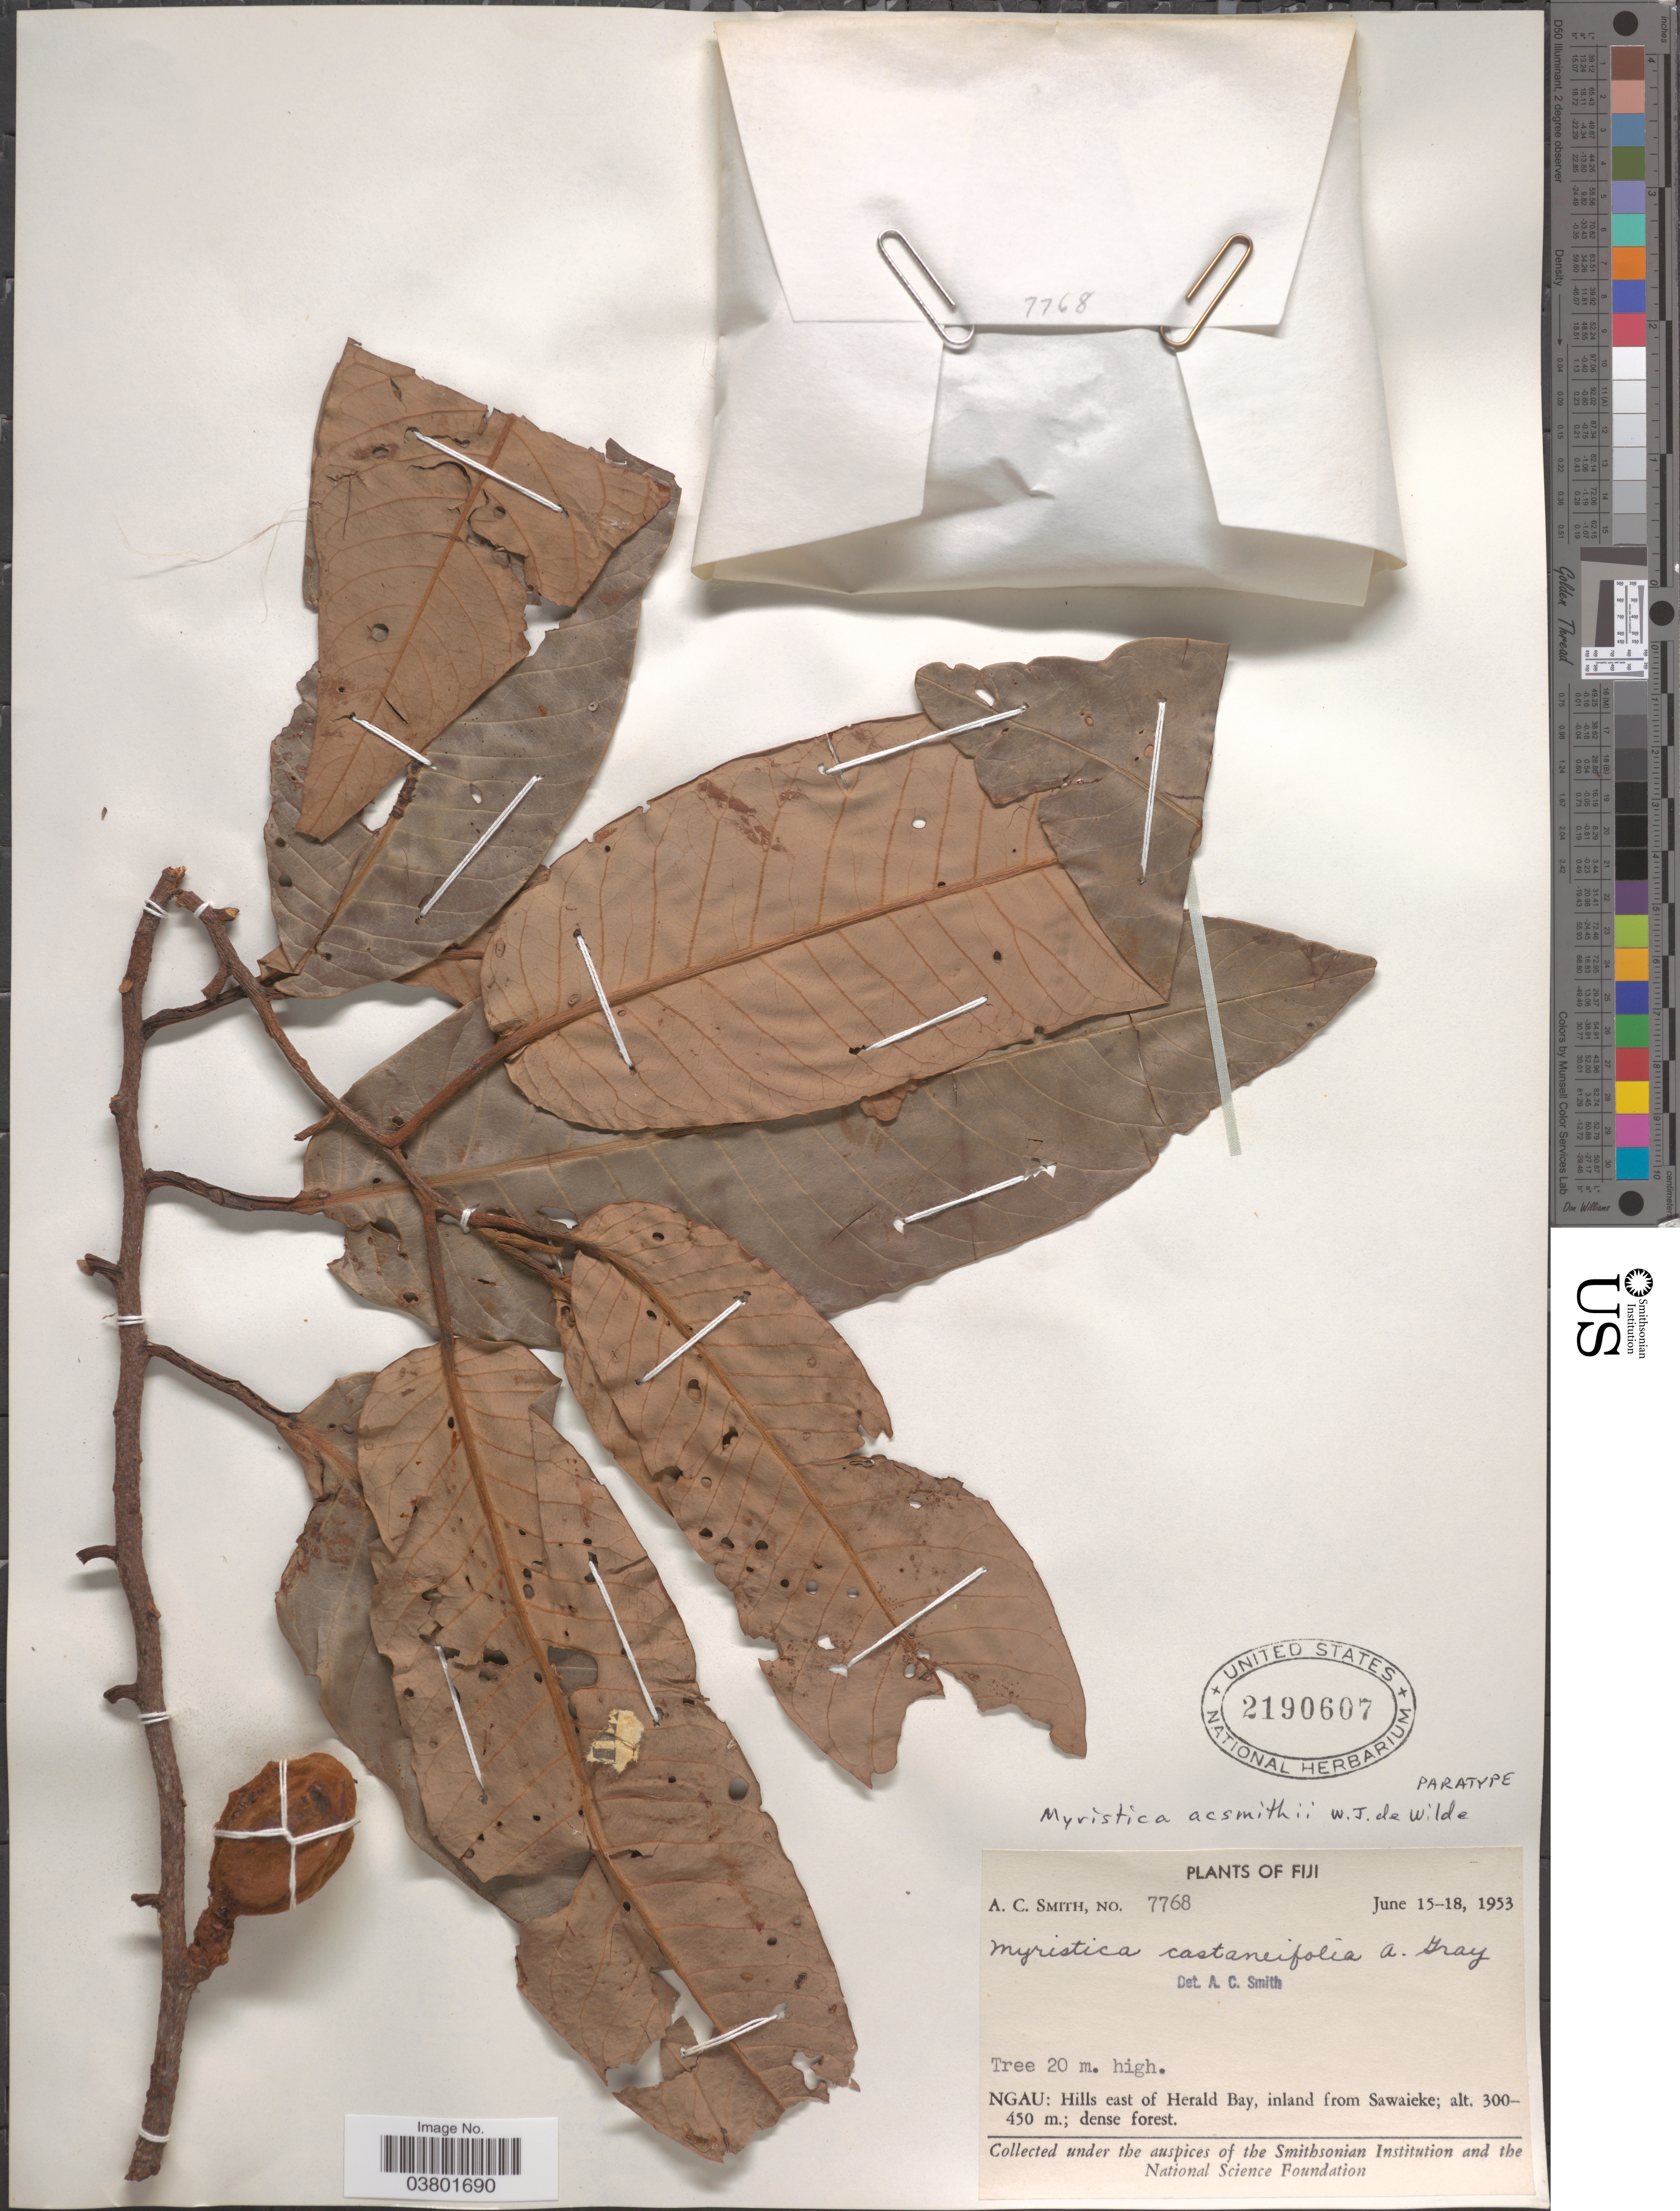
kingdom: Plantae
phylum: Tracheophyta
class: Magnoliopsida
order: Magnoliales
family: Myristicaceae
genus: Myristica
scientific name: Myristica acsmithii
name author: W.J. de Wilde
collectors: A. C. Smith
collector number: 7768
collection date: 1953-06-15/1953-06-18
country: Fiji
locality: Ngau: Hills east of Herald Bay, inland from Sawaieke.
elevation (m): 300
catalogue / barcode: US 2190607